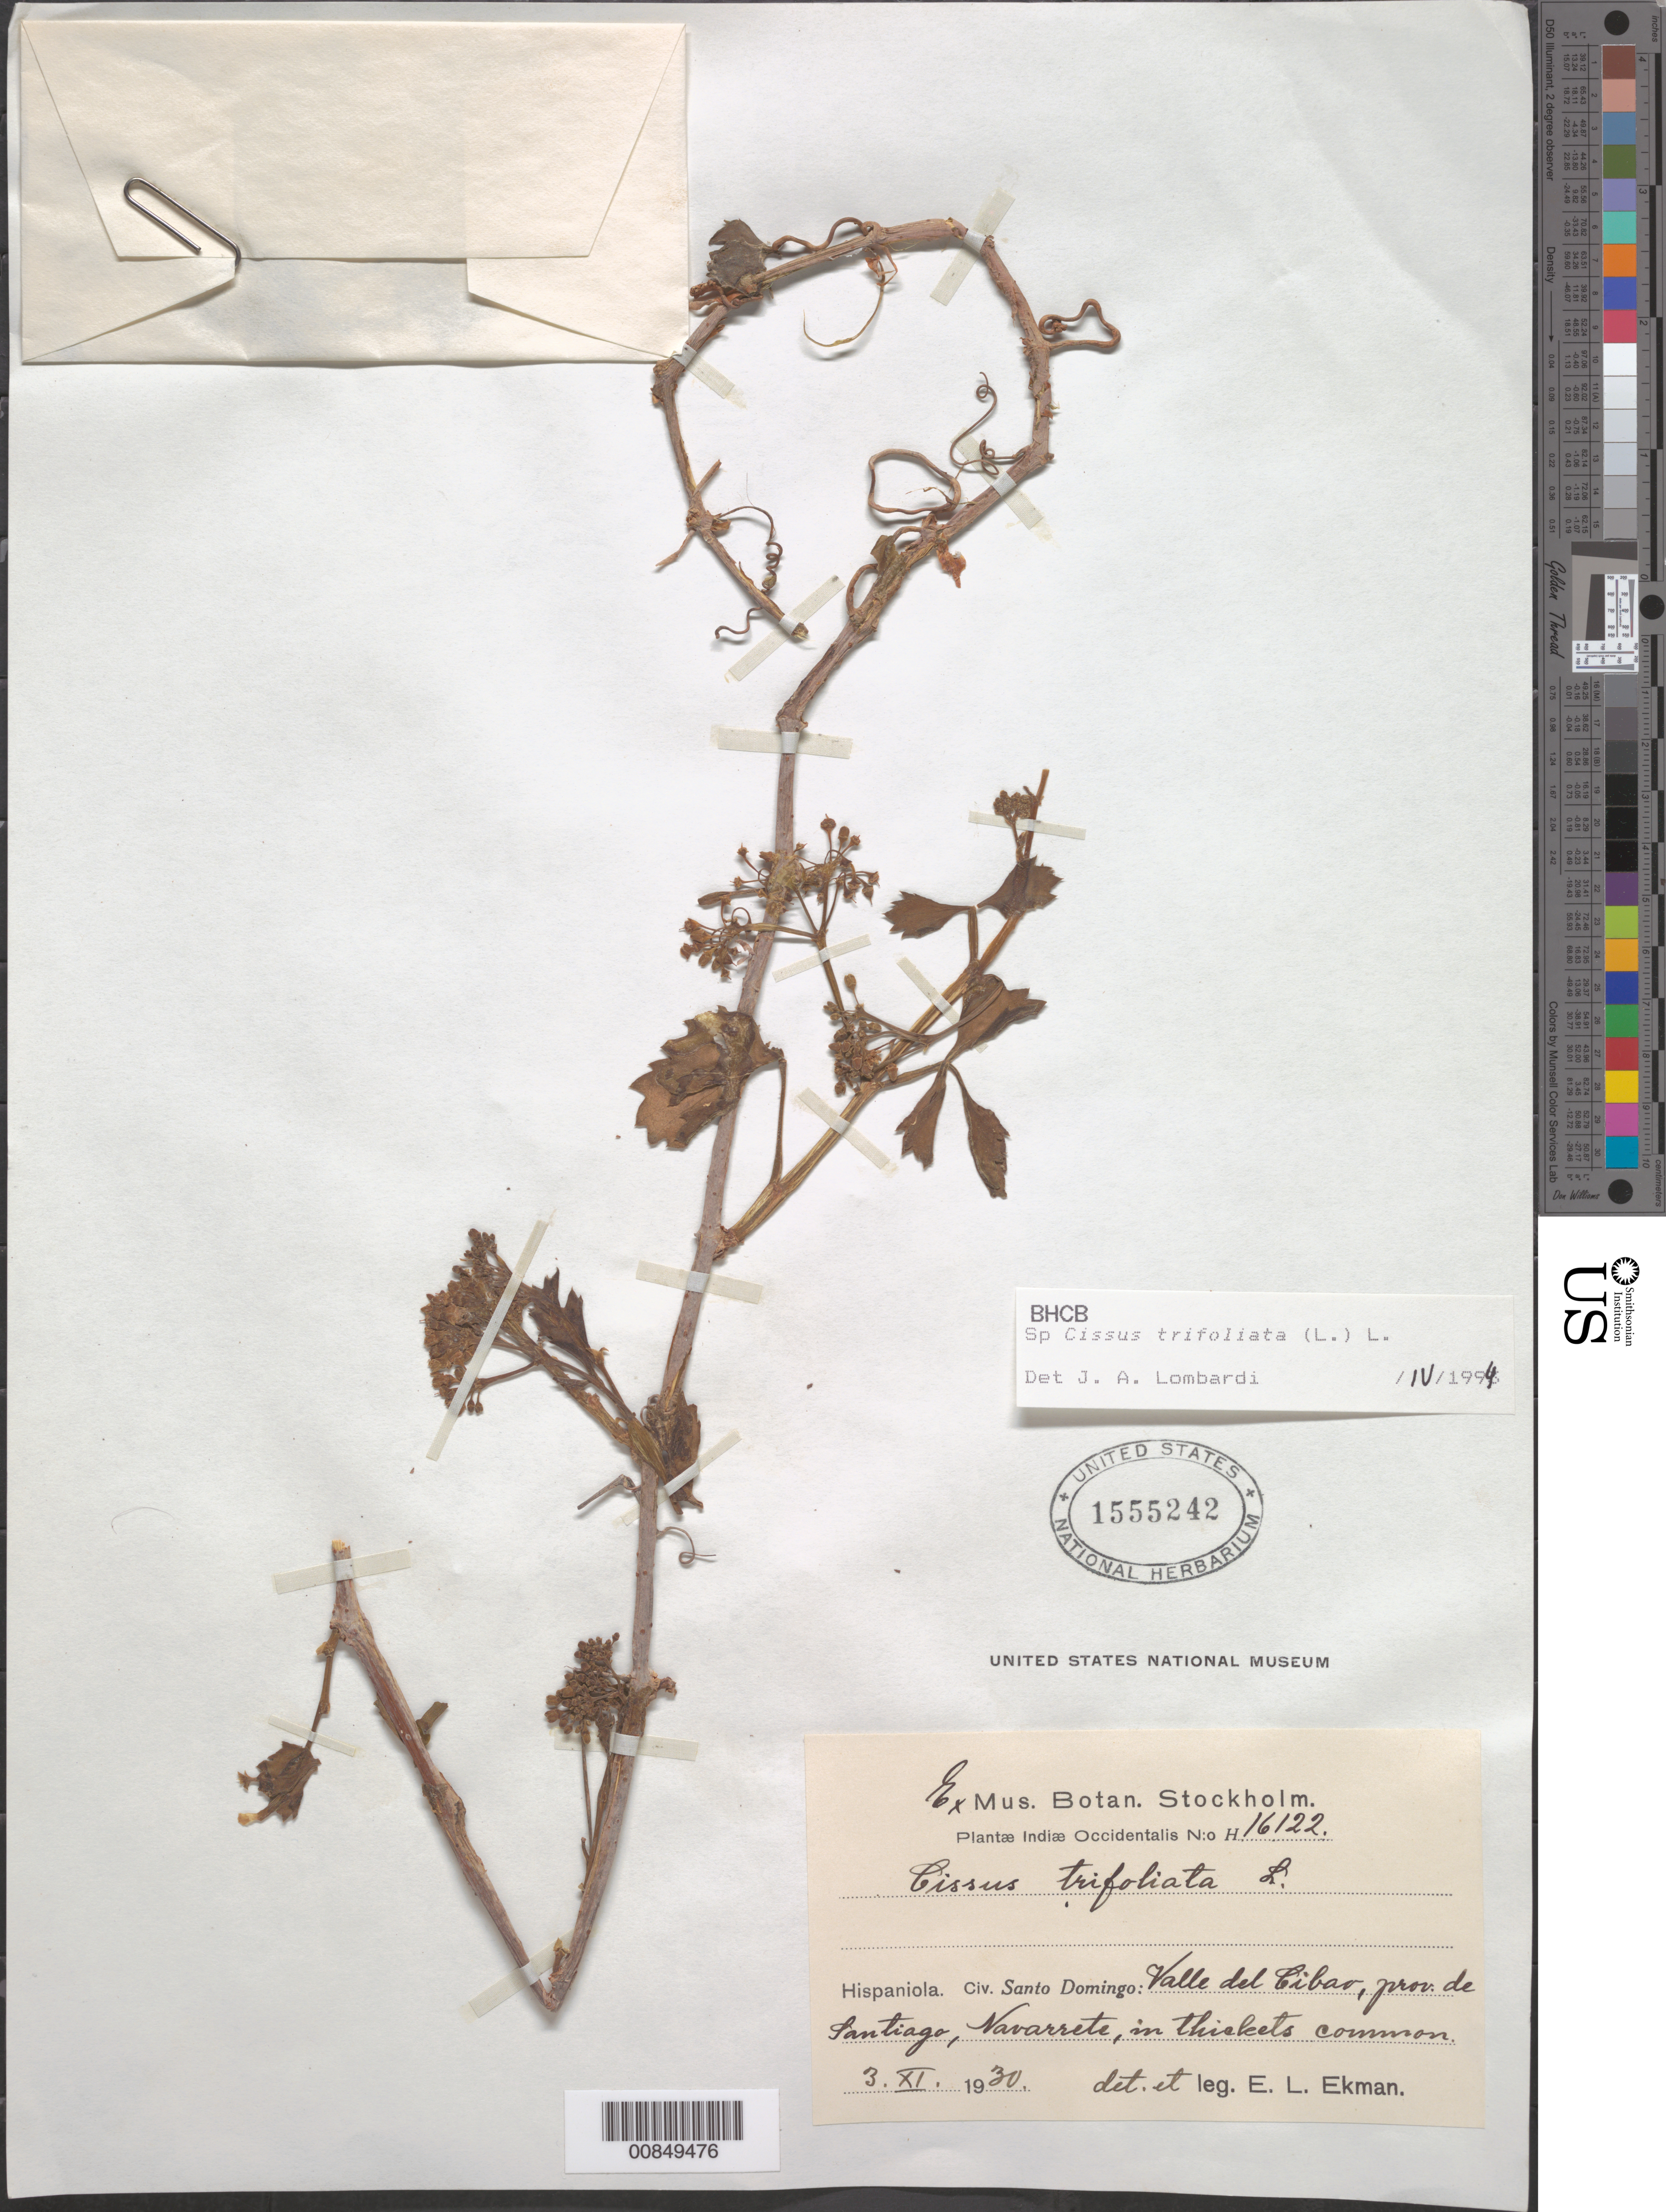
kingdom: Plantae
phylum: Tracheophyta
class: Magnoliopsida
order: Vitales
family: Vitaceae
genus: Cissus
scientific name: Cissus trifoliata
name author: (L.) L.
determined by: Lombardi, Julio A.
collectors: E. L. Ekman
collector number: H 16122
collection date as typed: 03 Nov 1930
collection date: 1930-11-03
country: Dominican Republic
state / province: Santiago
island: Hispaniola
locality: Valle del Cibao, Navarrete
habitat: In thickets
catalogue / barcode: US 1555242